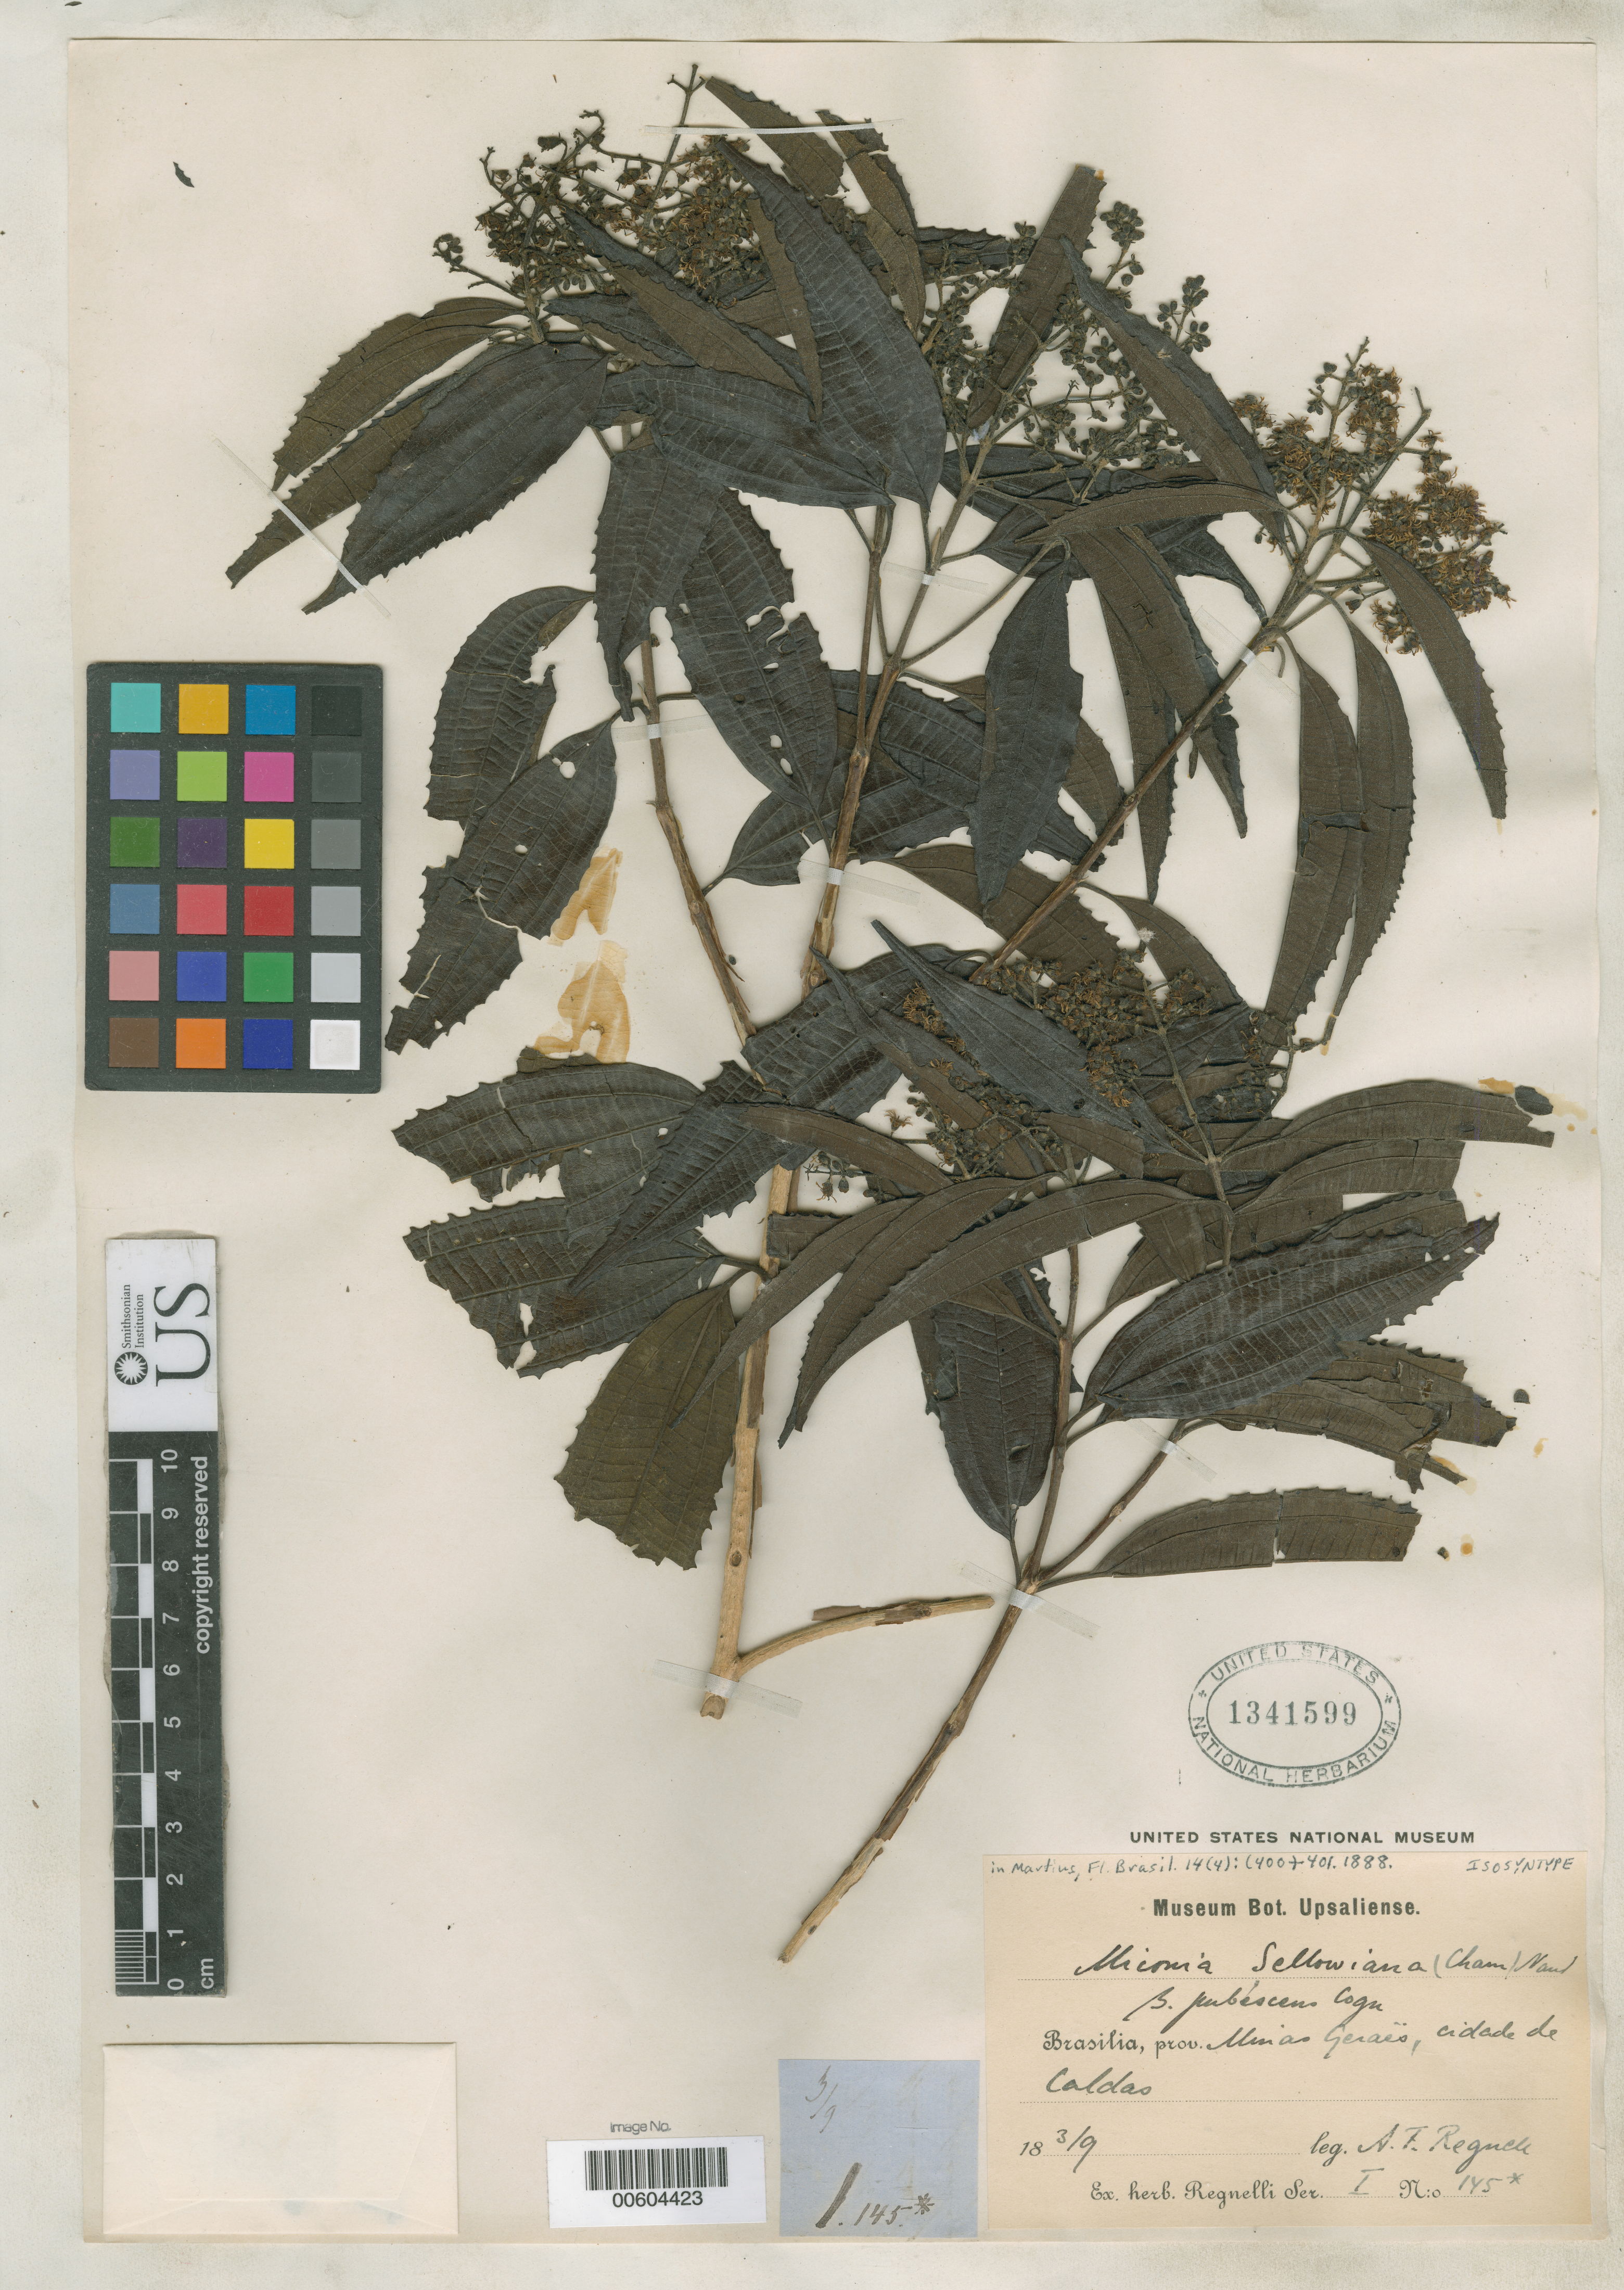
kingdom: Plantae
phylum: Tracheophyta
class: Magnoliopsida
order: Myrtales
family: Melastomataceae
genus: Miconia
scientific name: Miconia sellowiana subsp. pubescens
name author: Cogn. in Mart.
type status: Isosyntype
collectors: A. F. Regnell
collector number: I 145*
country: Brazil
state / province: Minas Gerais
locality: Cidade de Caldas.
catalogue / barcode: US 1341599